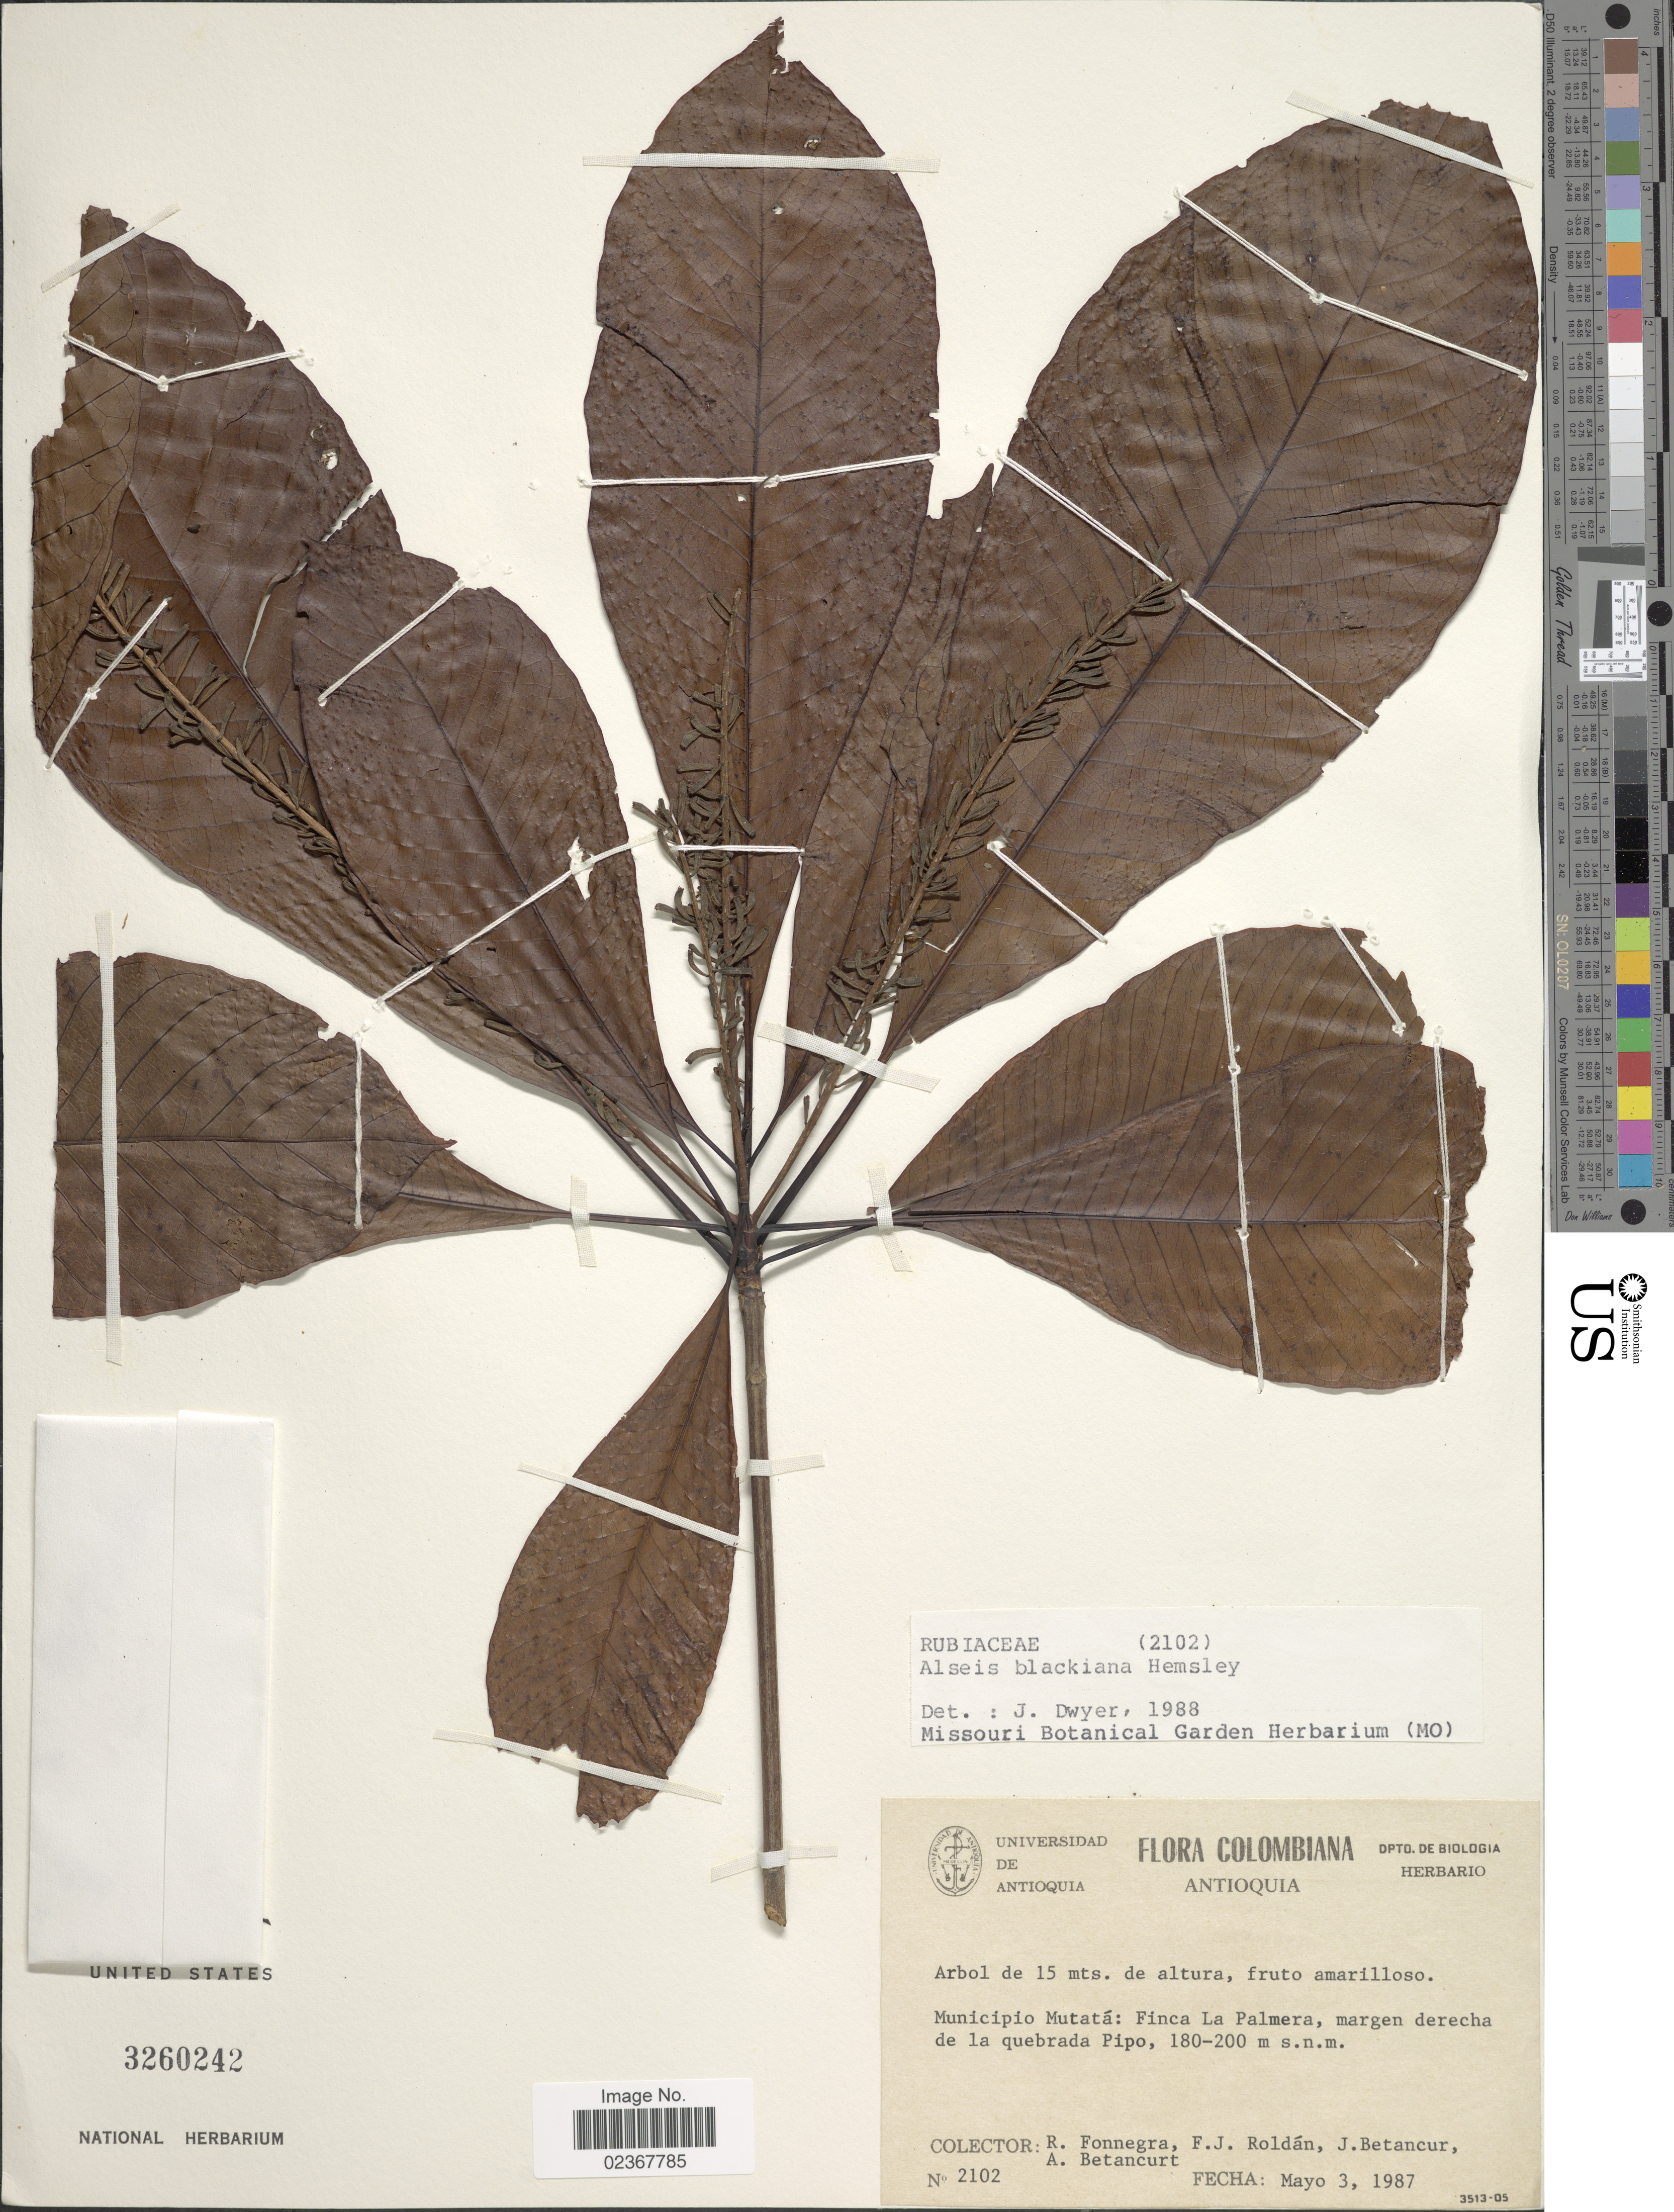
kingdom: Plantae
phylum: Tracheophyta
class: Magnoliopsida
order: Gentianales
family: Rubiaceae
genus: Alseis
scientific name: Alseis blackiana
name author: Hemsl.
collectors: R. Fonnegra, F. J. Roldán, J. Betancur & A. Betancurt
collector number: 2102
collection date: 1987-05-03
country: Colombia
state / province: Antioquia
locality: Colombiana. Municipio Mutata: Finca La Palmera, margen derecha de la quebrada Pipo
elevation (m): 180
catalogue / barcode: US 3260242